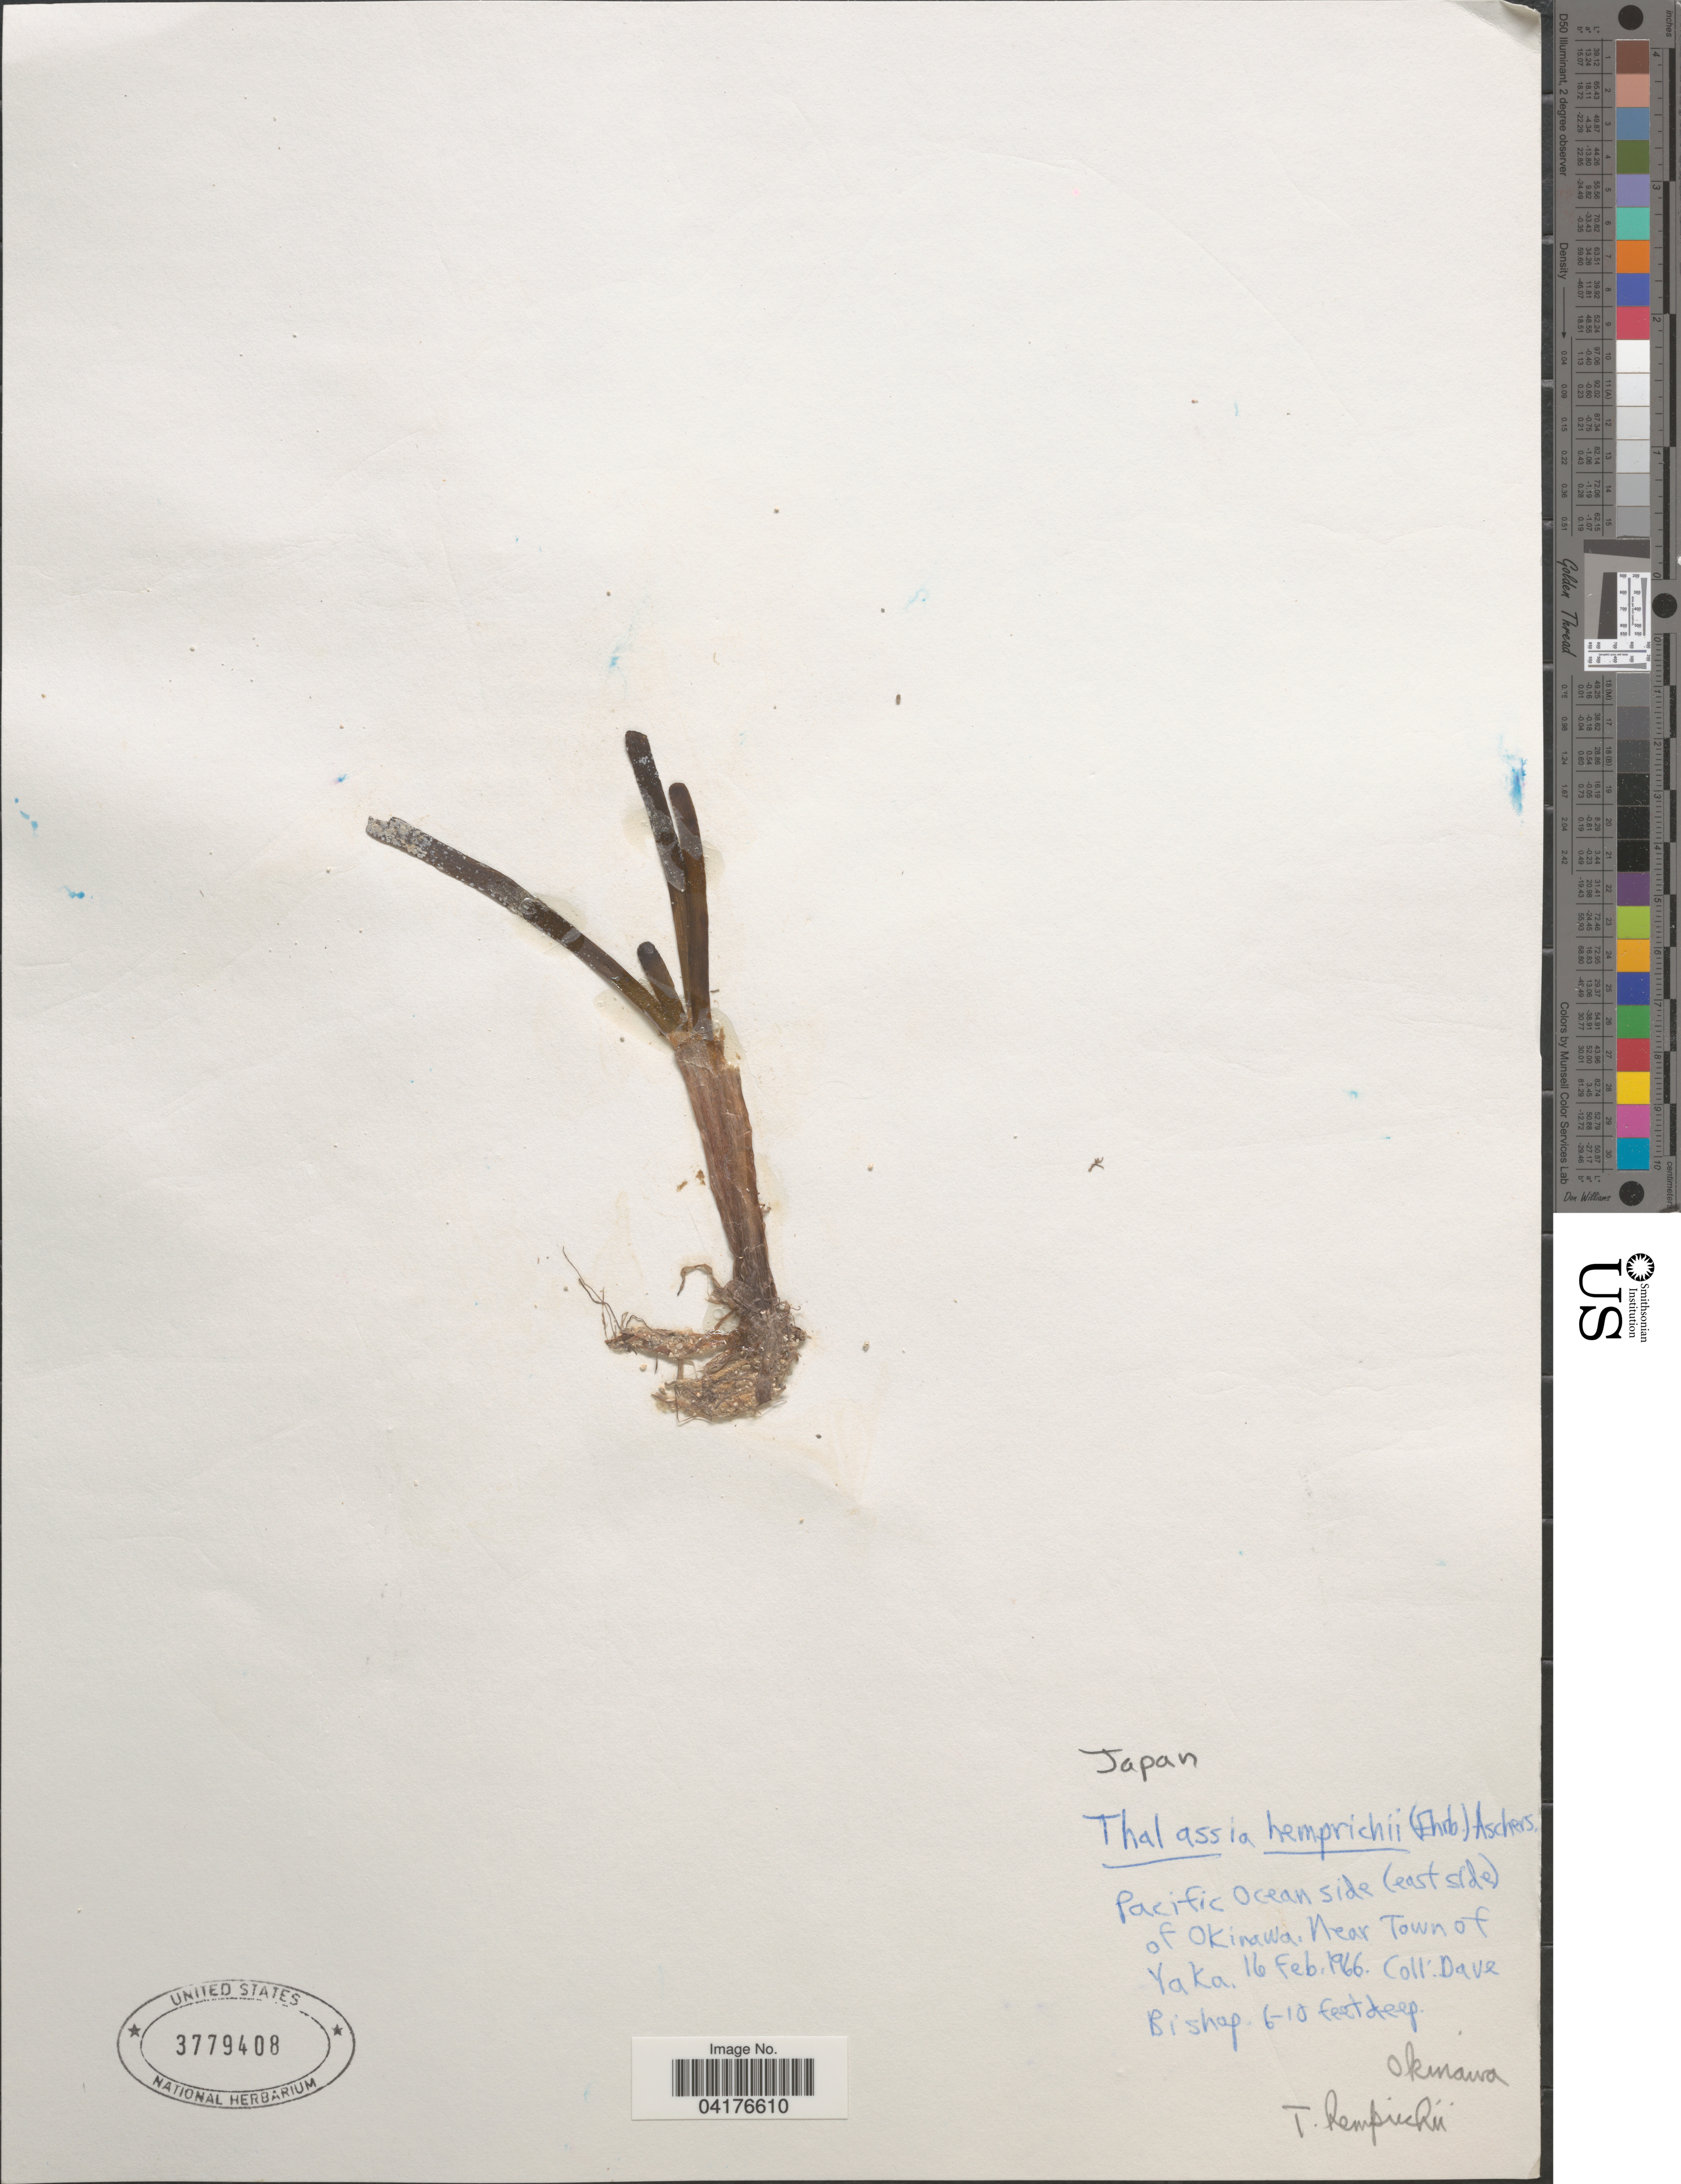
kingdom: Plantae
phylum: Tracheophyta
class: Liliopsida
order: Alismatales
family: Hydrocharitaceae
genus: Thalassia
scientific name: Thalassia hemprichii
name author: Asch.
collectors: D. Bishop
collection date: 1966-02-16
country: Japan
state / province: Okinawa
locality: Pacific Ocean side (east side) of Okinawa. Near Town of Yaka.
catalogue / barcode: US 3779408